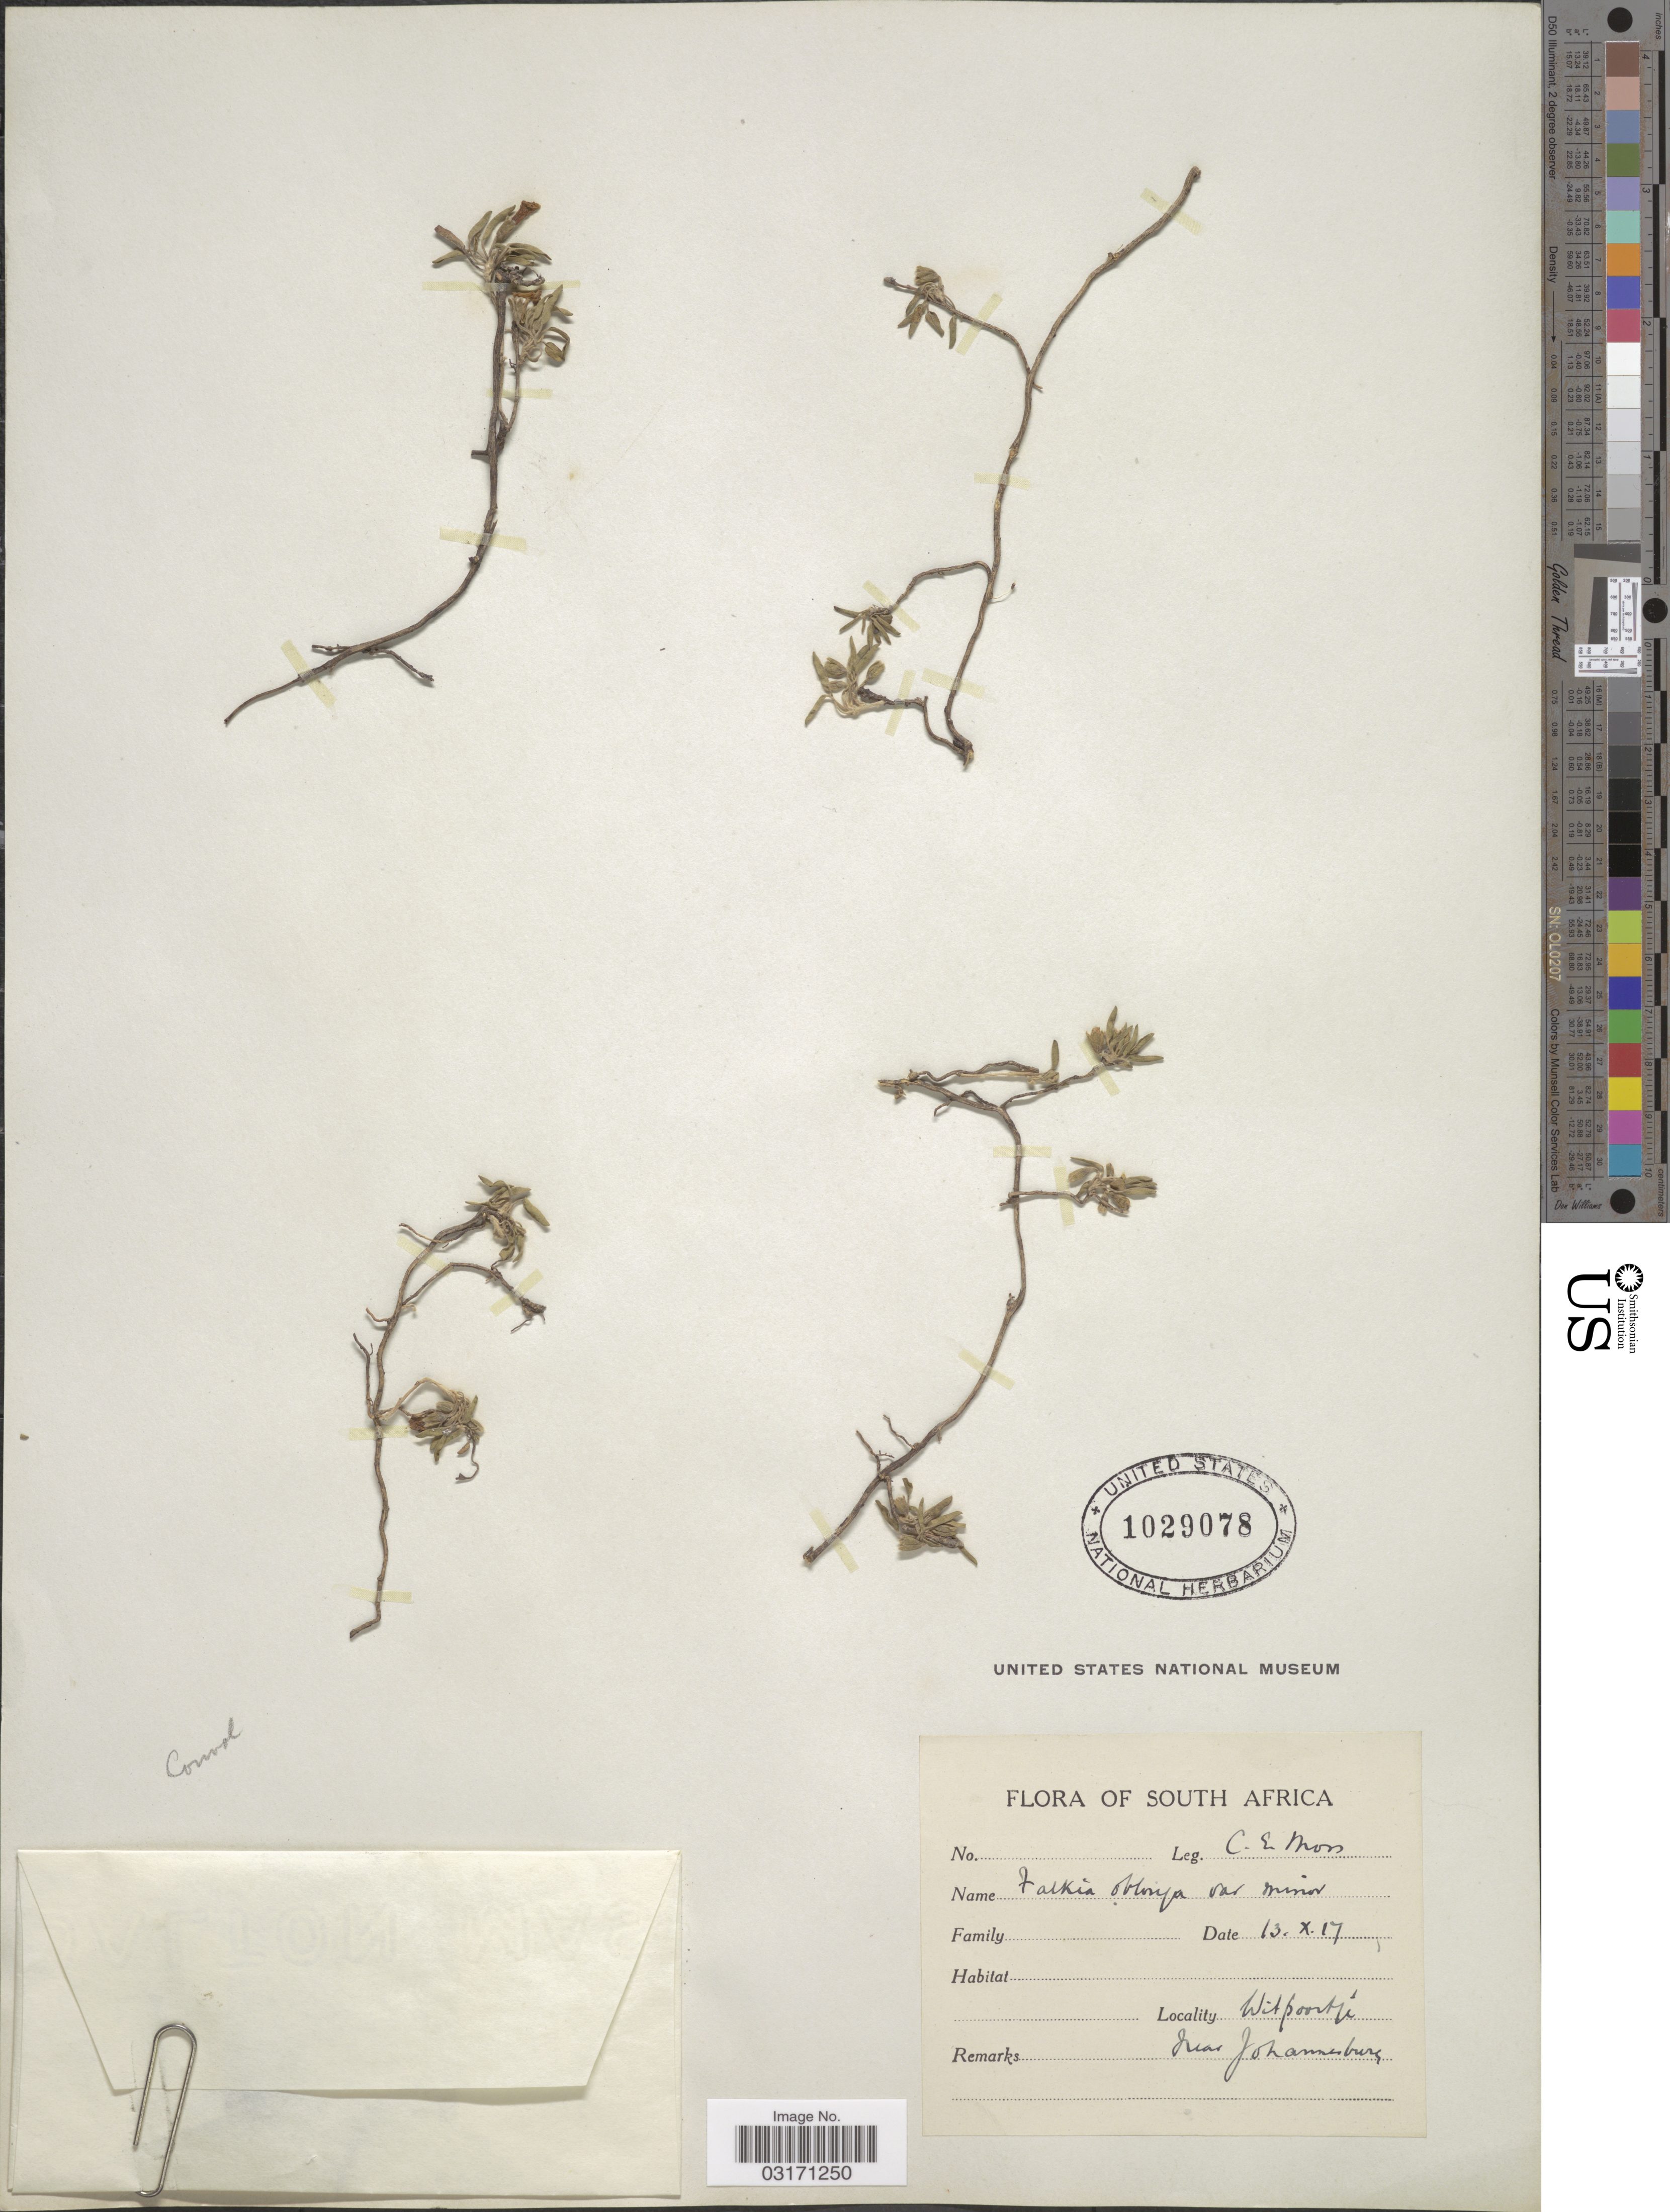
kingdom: Plantae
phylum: Tracheophyta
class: Magnoliopsida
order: Solanales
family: Convolvulaceae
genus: Falkia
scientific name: Falkia oblonga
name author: Bernh.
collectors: C. E. Moss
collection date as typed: Transcribed d/m/y: 13/10/17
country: South Africa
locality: Witpoortje, Near Johannesburg.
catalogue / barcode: US 1029078